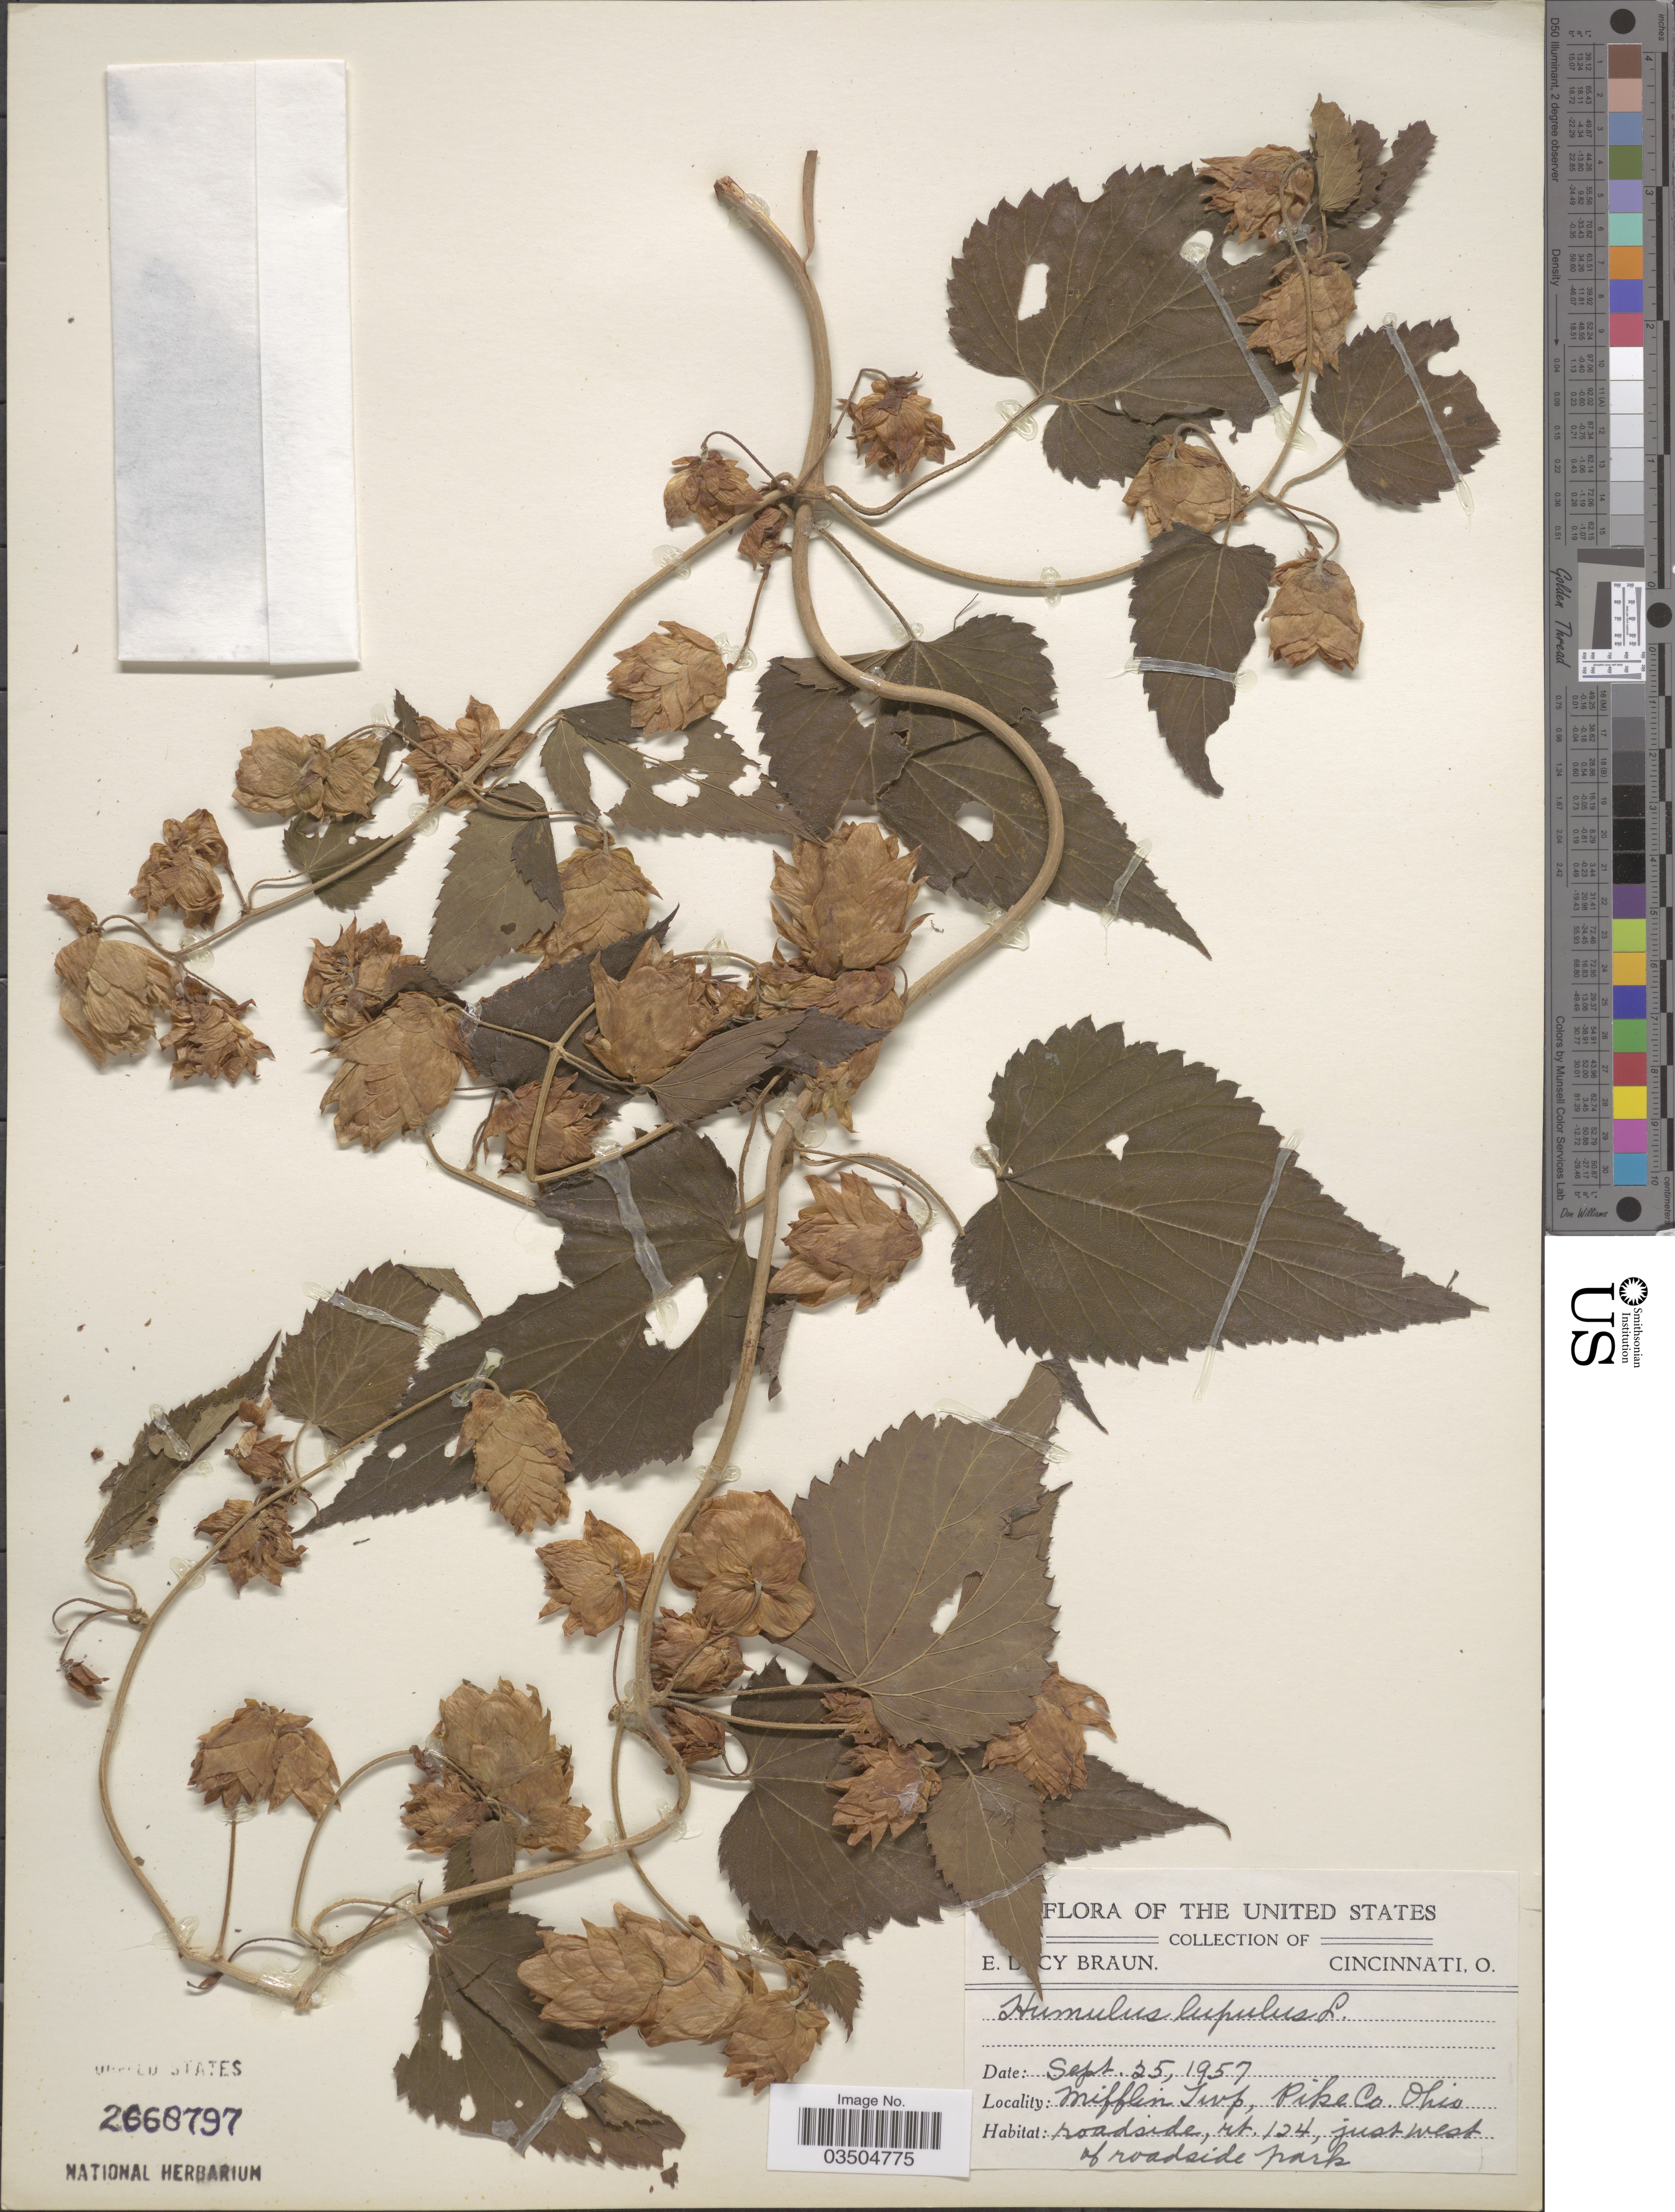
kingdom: Plantae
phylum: Tracheophyta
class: Magnoliopsida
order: Rosales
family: Cannabaceae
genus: Humulus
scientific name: Humulus lupulus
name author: L.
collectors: E. L. Braun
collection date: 1957-09-25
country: United States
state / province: Ohio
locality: Mifflin Twp, Pike Co. Roadside, rt.124, just west of roadside Park.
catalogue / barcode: US 2668797